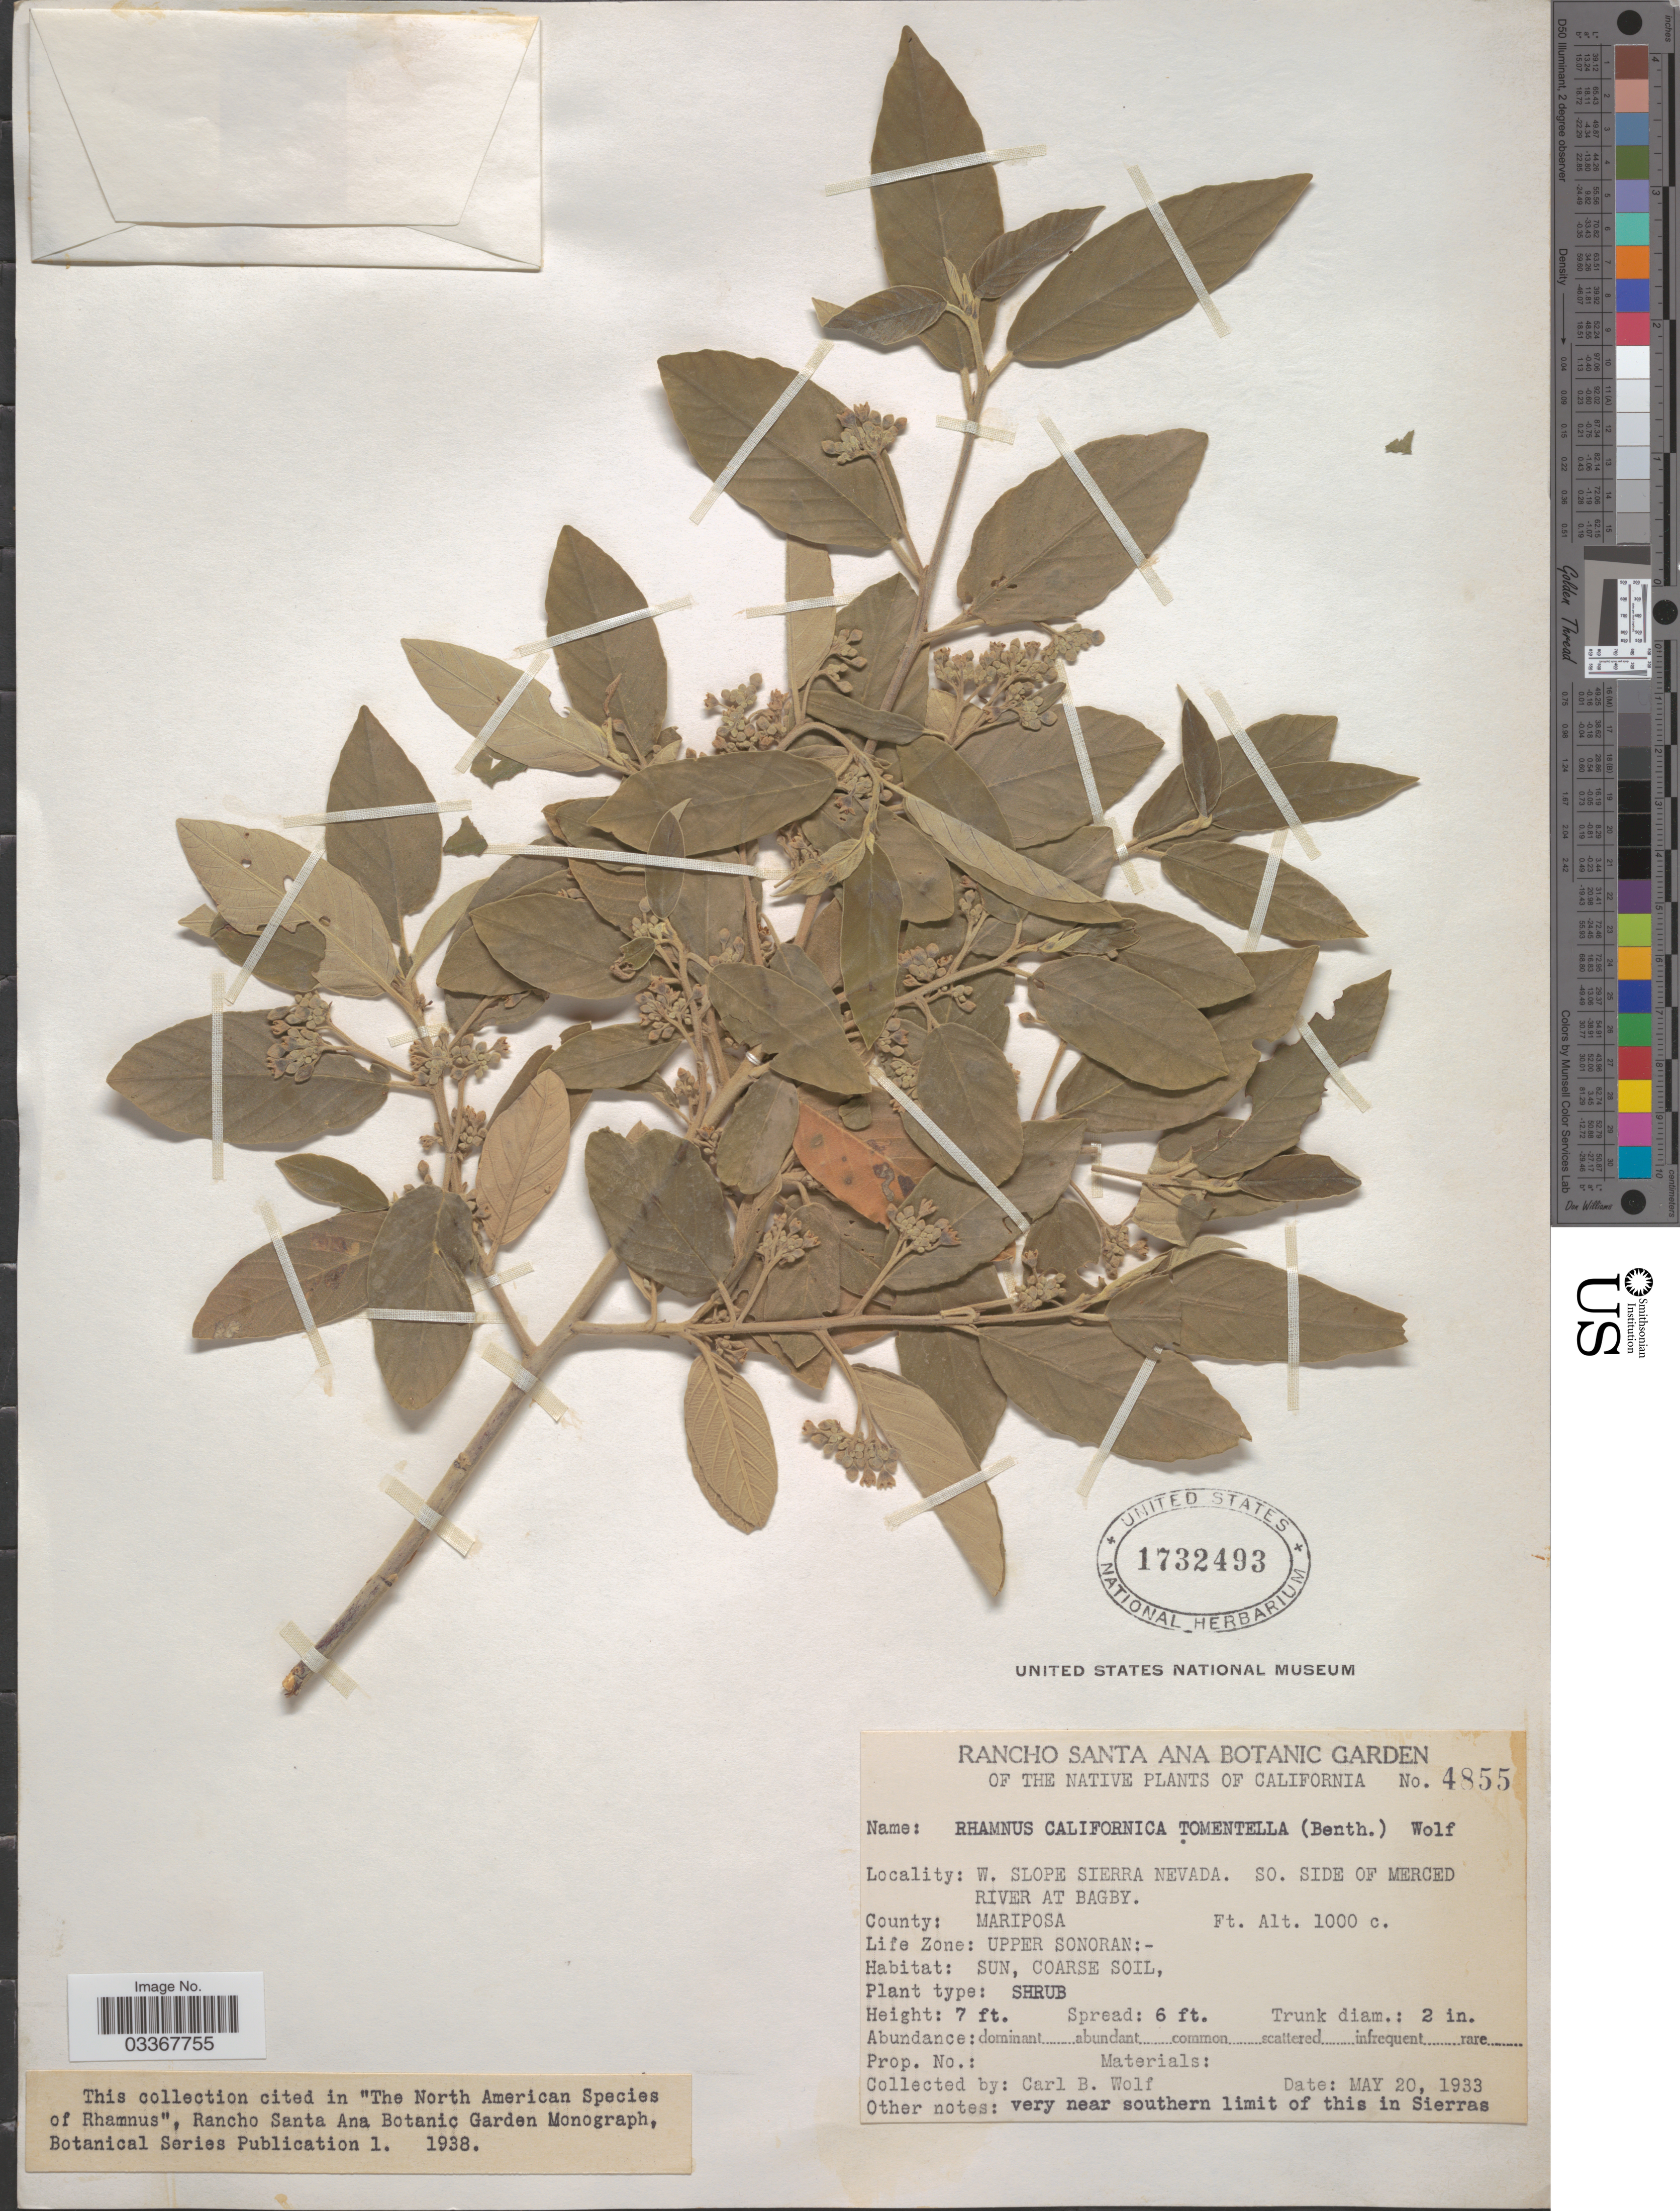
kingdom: Plantae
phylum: Tracheophyta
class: Magnoliopsida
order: Rosales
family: Rhamnaceae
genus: Frangula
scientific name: Frangula californica subsp. tomentella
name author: (Benth.) Kartesz & Gandhi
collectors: C. B. Wolf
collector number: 4855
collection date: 1933-05-20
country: United States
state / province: California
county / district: Mariposa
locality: W. slope Sierra Nevada. SO. side of Merced river at Bagby, County: Mariposa, Life Zone: Upper Sonoran.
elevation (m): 305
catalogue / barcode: US 1732493